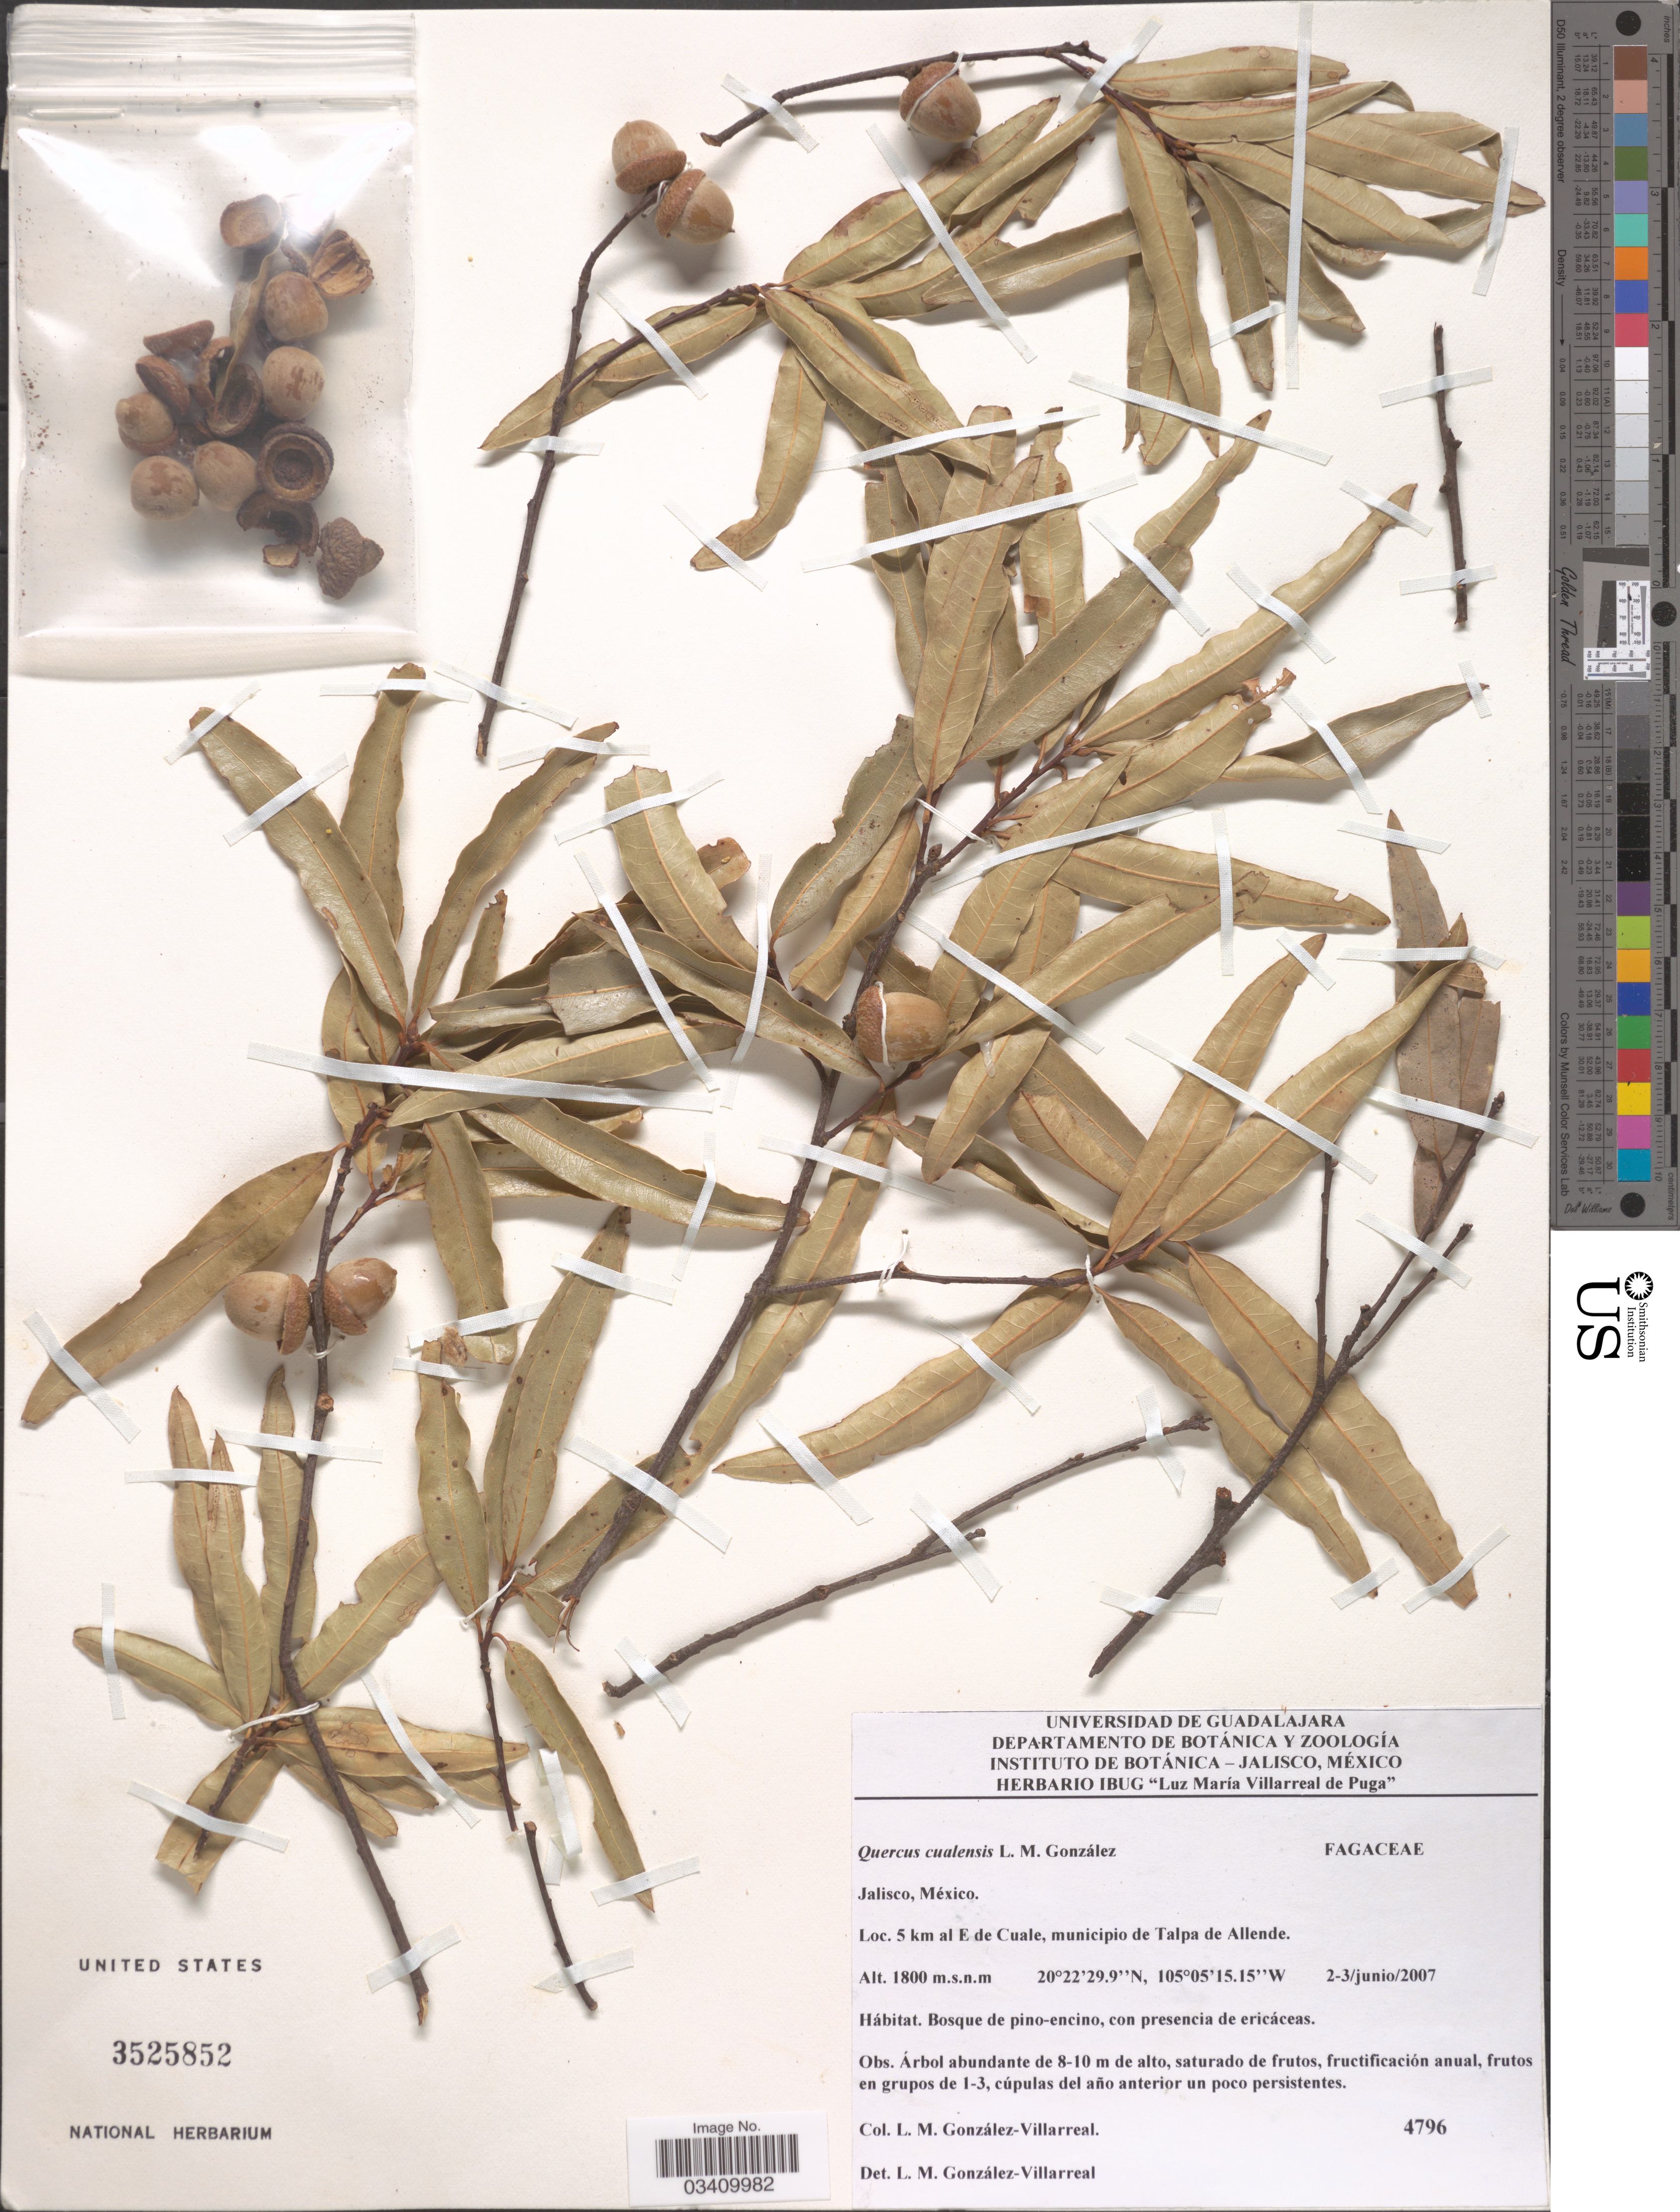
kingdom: Plantae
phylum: Tracheophyta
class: Magnoliopsida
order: Fagales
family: Fagaceae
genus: Quercus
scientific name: Quercus cualensis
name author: González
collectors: L. M. González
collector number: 4796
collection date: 2007-06-02/2007-06-03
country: Mexico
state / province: Jalisco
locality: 5 km al E de Cuale, municipio de Talpa de Allende.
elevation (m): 1800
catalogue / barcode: US 3525852